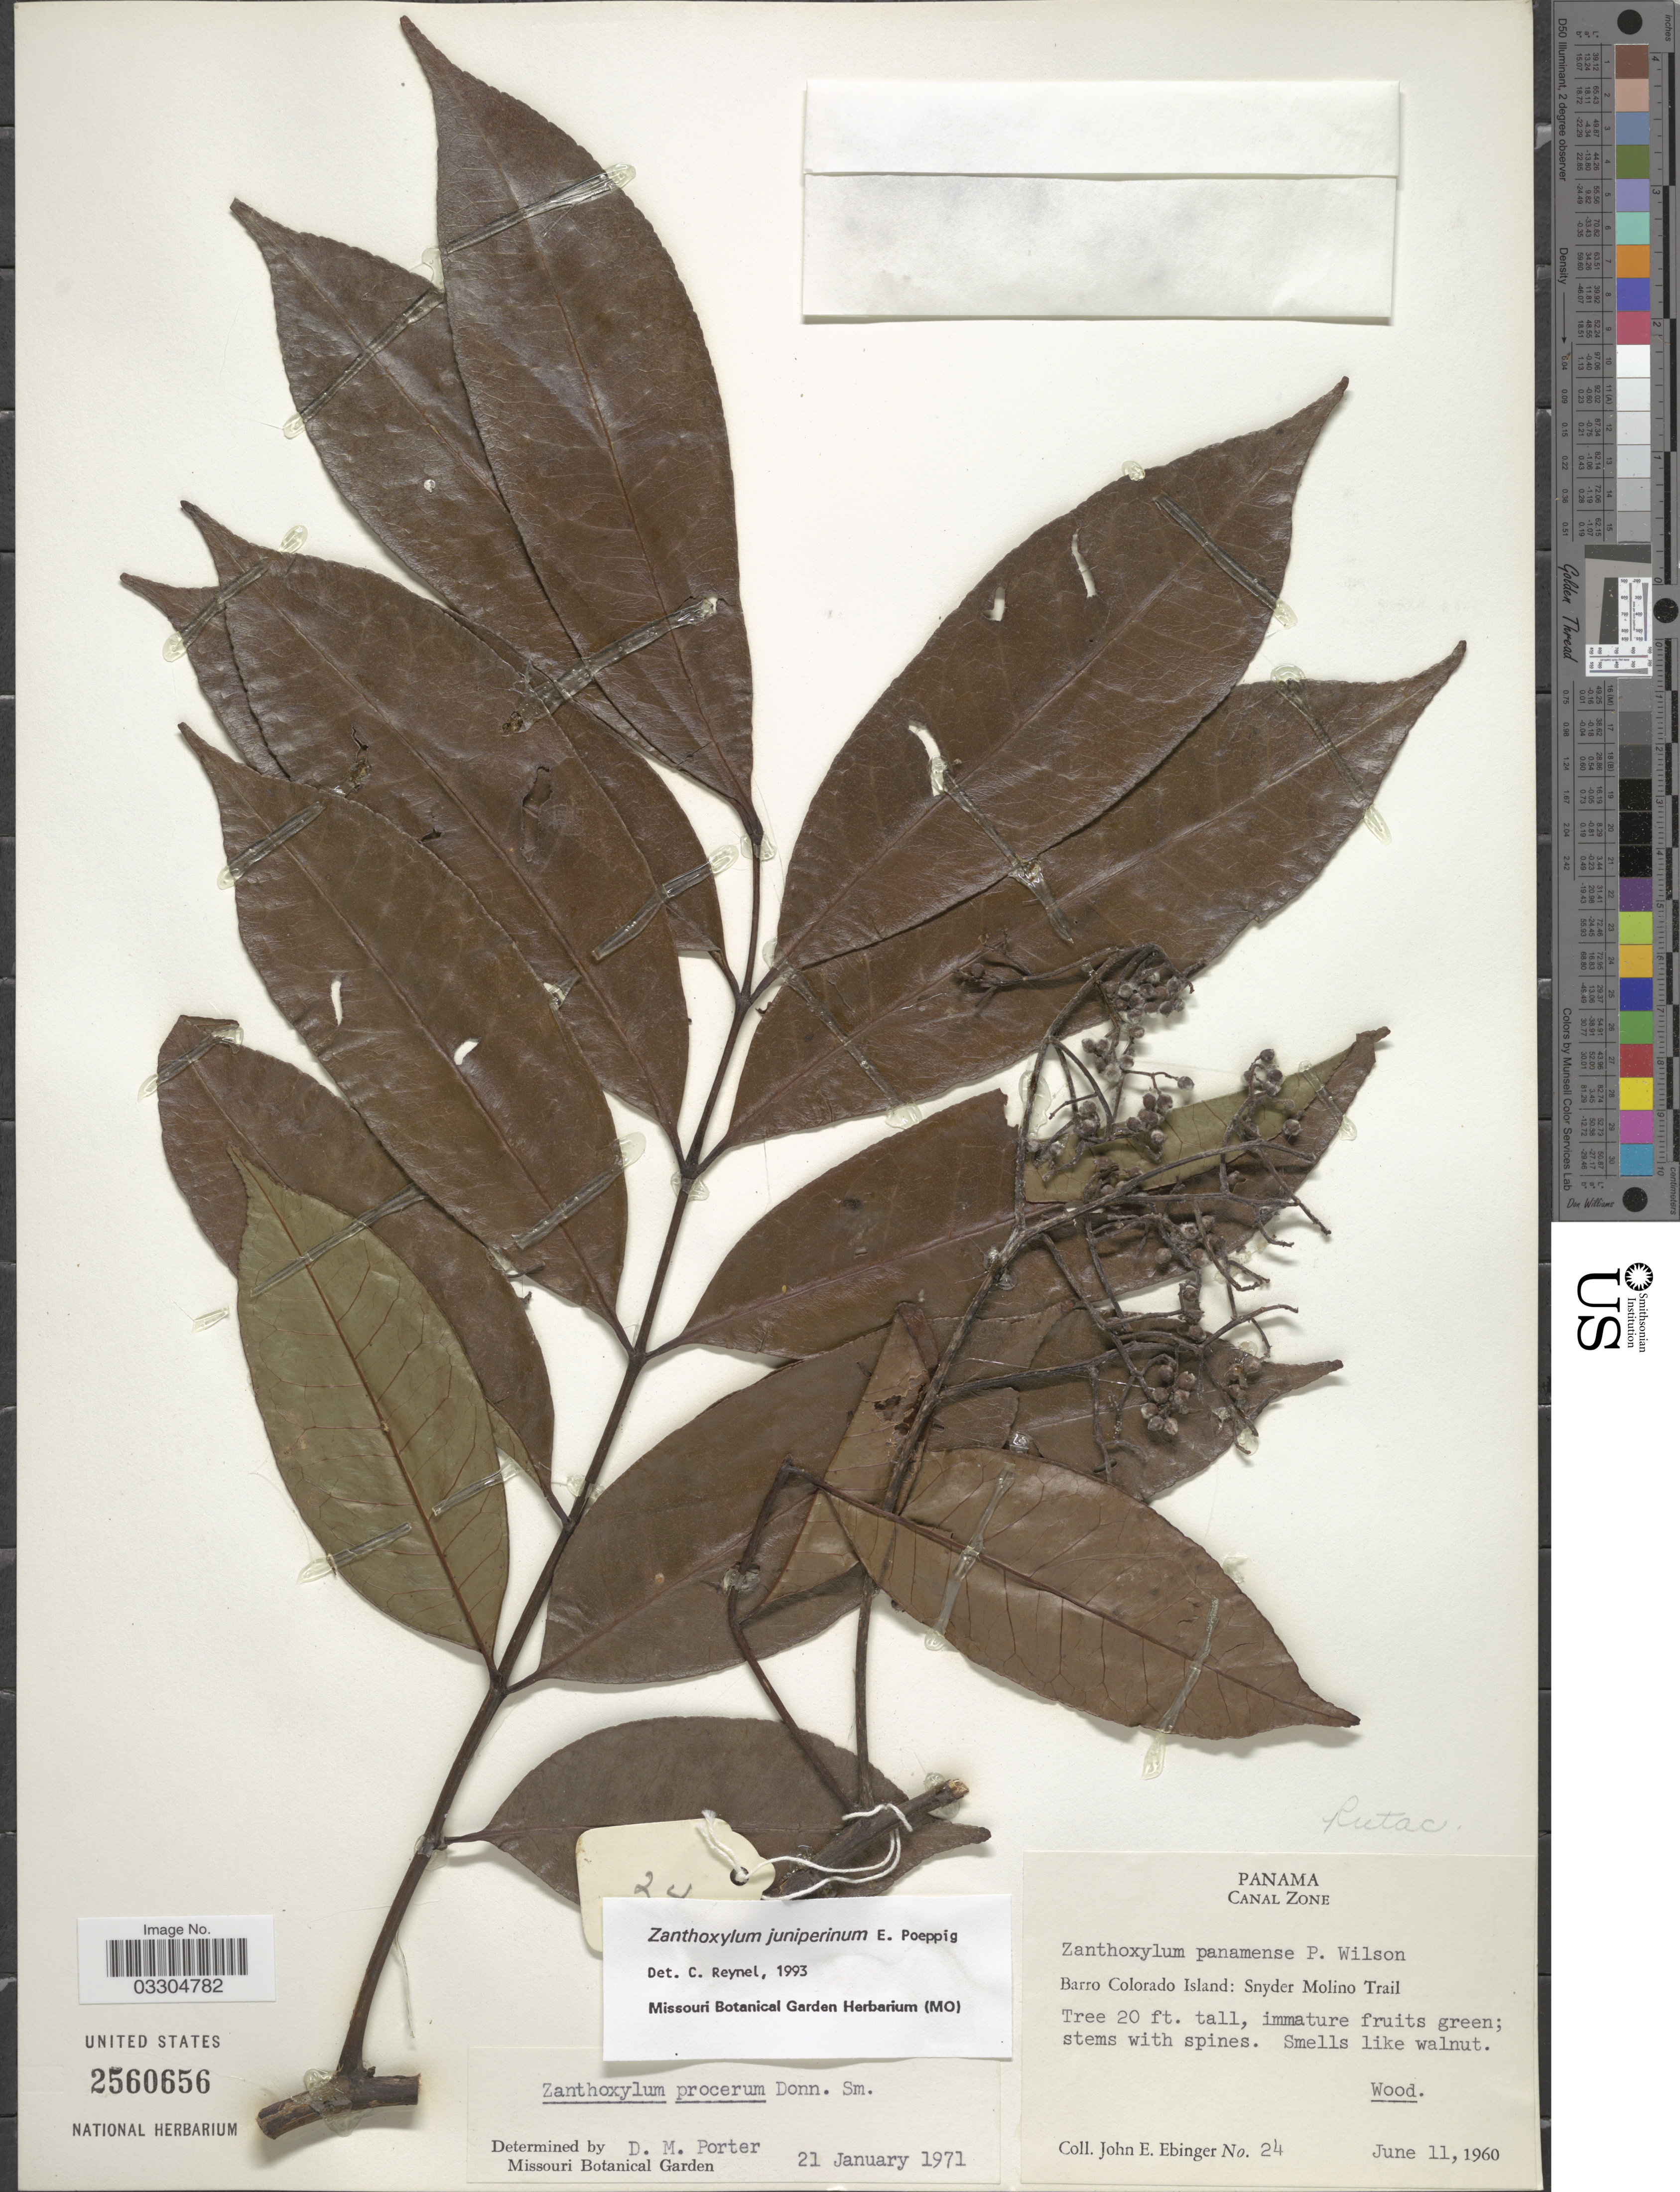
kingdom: Plantae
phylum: Tracheophyta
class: Magnoliopsida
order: Sapindales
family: Rutaceae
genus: Zanthoxylum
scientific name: Zanthoxylum procerum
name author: Donn. Sm.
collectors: J. Ebinger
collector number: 24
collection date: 1960-06-11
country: Panama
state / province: Panamá Oeste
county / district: Canal Zone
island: Barro Colorado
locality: Canal Zone. Barro Colorado Island: Snyder Molino Trail.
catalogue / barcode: US 2560656